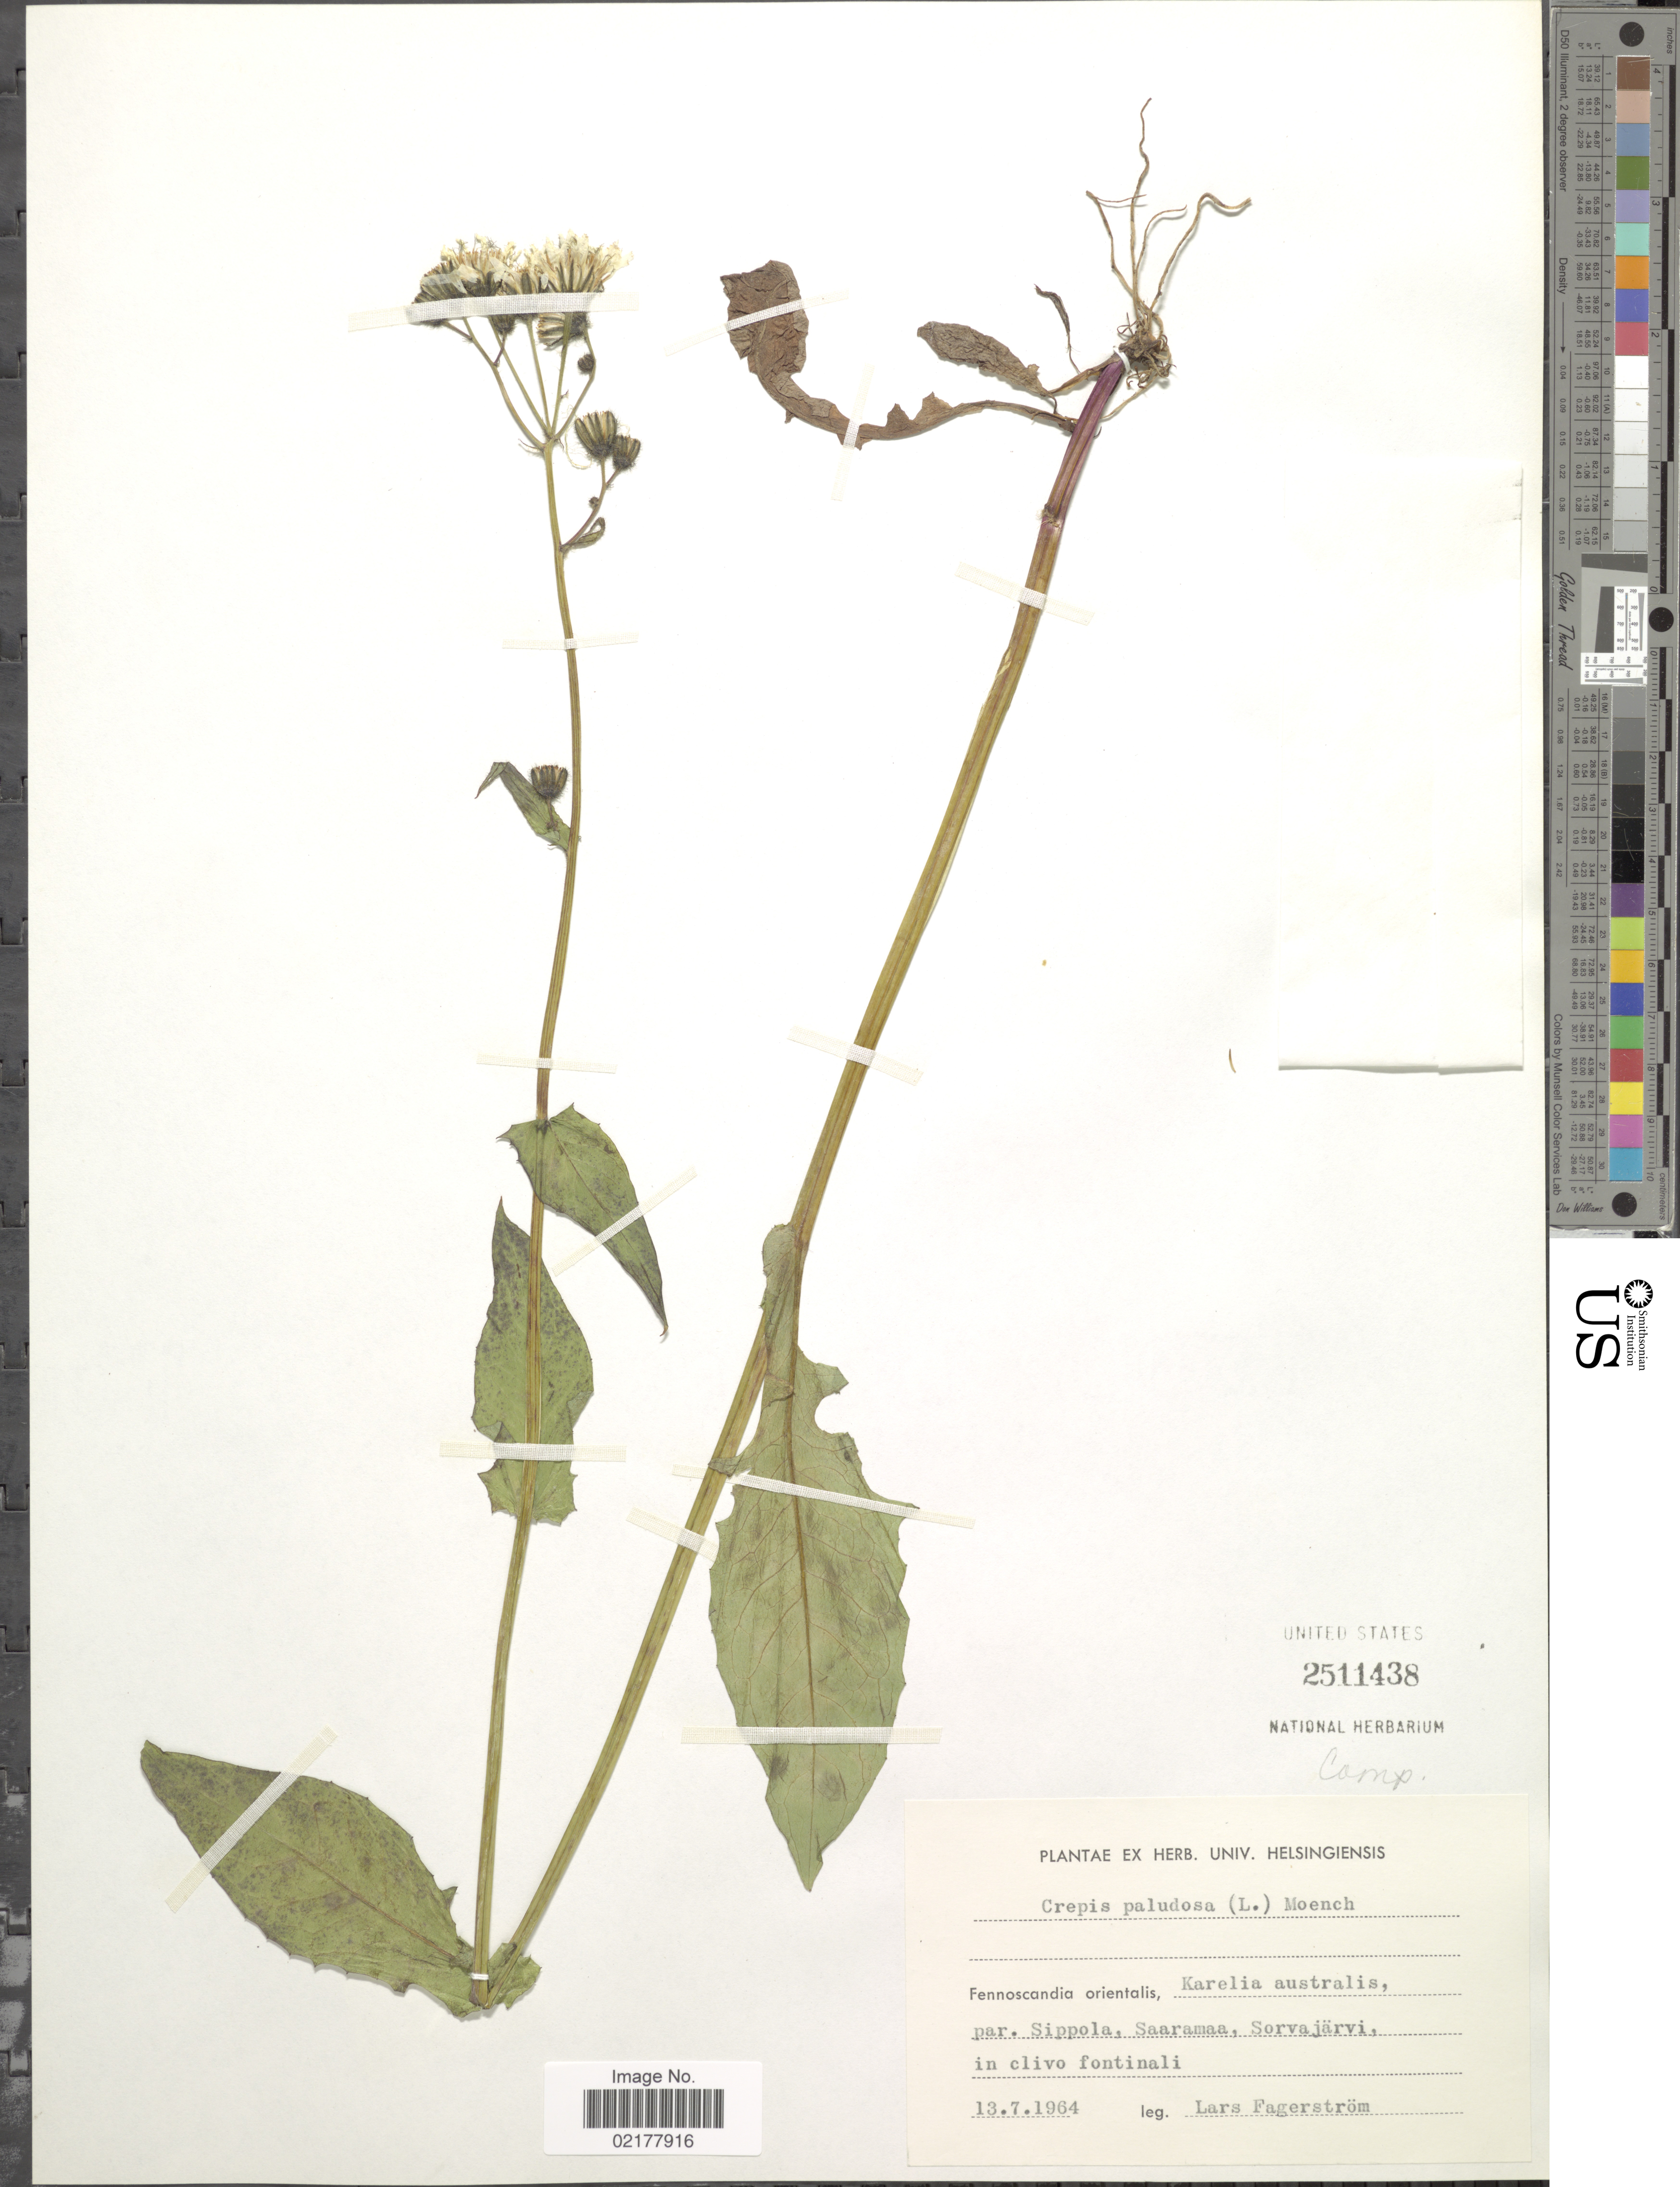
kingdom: Plantae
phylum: Tracheophyta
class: Magnoliopsida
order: Asterales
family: Asteraceae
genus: Crepis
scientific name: Crepis paludosa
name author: (L.) Moench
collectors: L. Fagerstrom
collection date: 1964-07-13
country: Finland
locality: Fennoscandia orientalis, Karelia australis, par. Sippola, Saarama, Sorvajärvi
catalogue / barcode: US 2511438